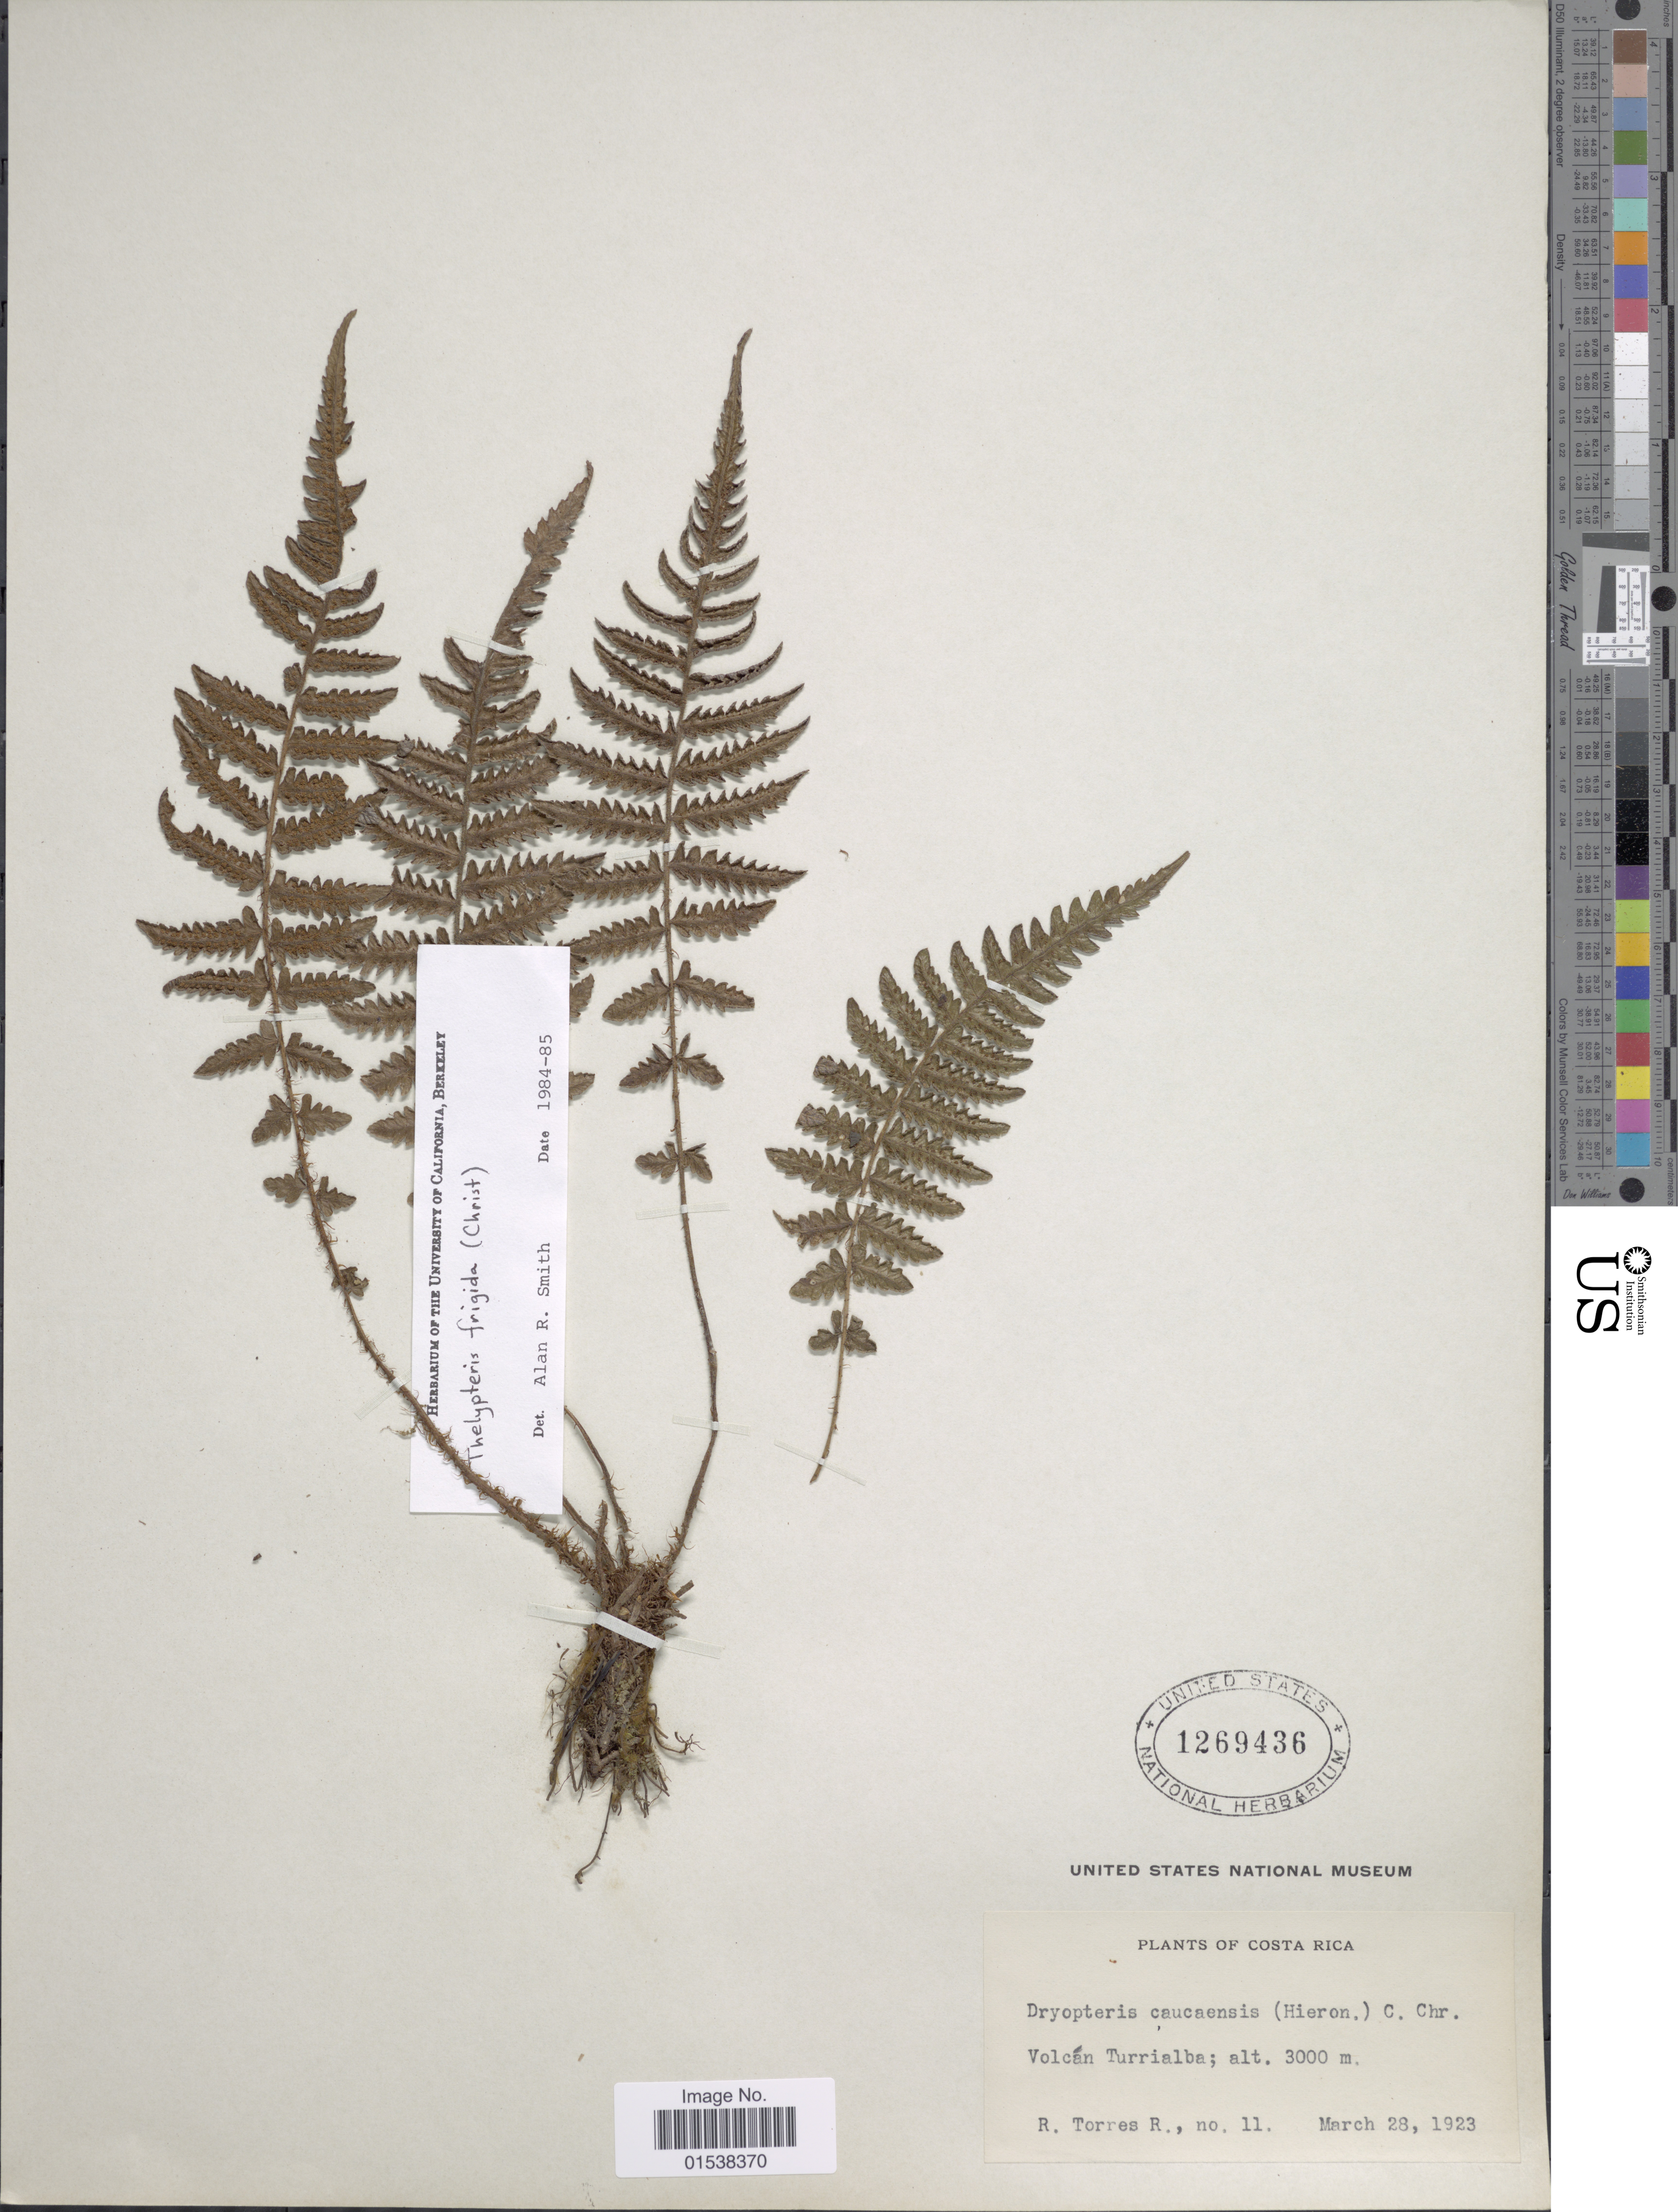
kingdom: Plantae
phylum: Tracheophyta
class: Polypodiopsida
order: Polypodiales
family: Thelypteridaceae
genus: Amauropelta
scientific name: Amauropelta frigida (Christ) comb. nov., ined. 2015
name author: (Christ)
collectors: R. Torres R.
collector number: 11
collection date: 1923-03-28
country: Costa Rica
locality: Volcan Turrialba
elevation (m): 3000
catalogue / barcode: US 1269436